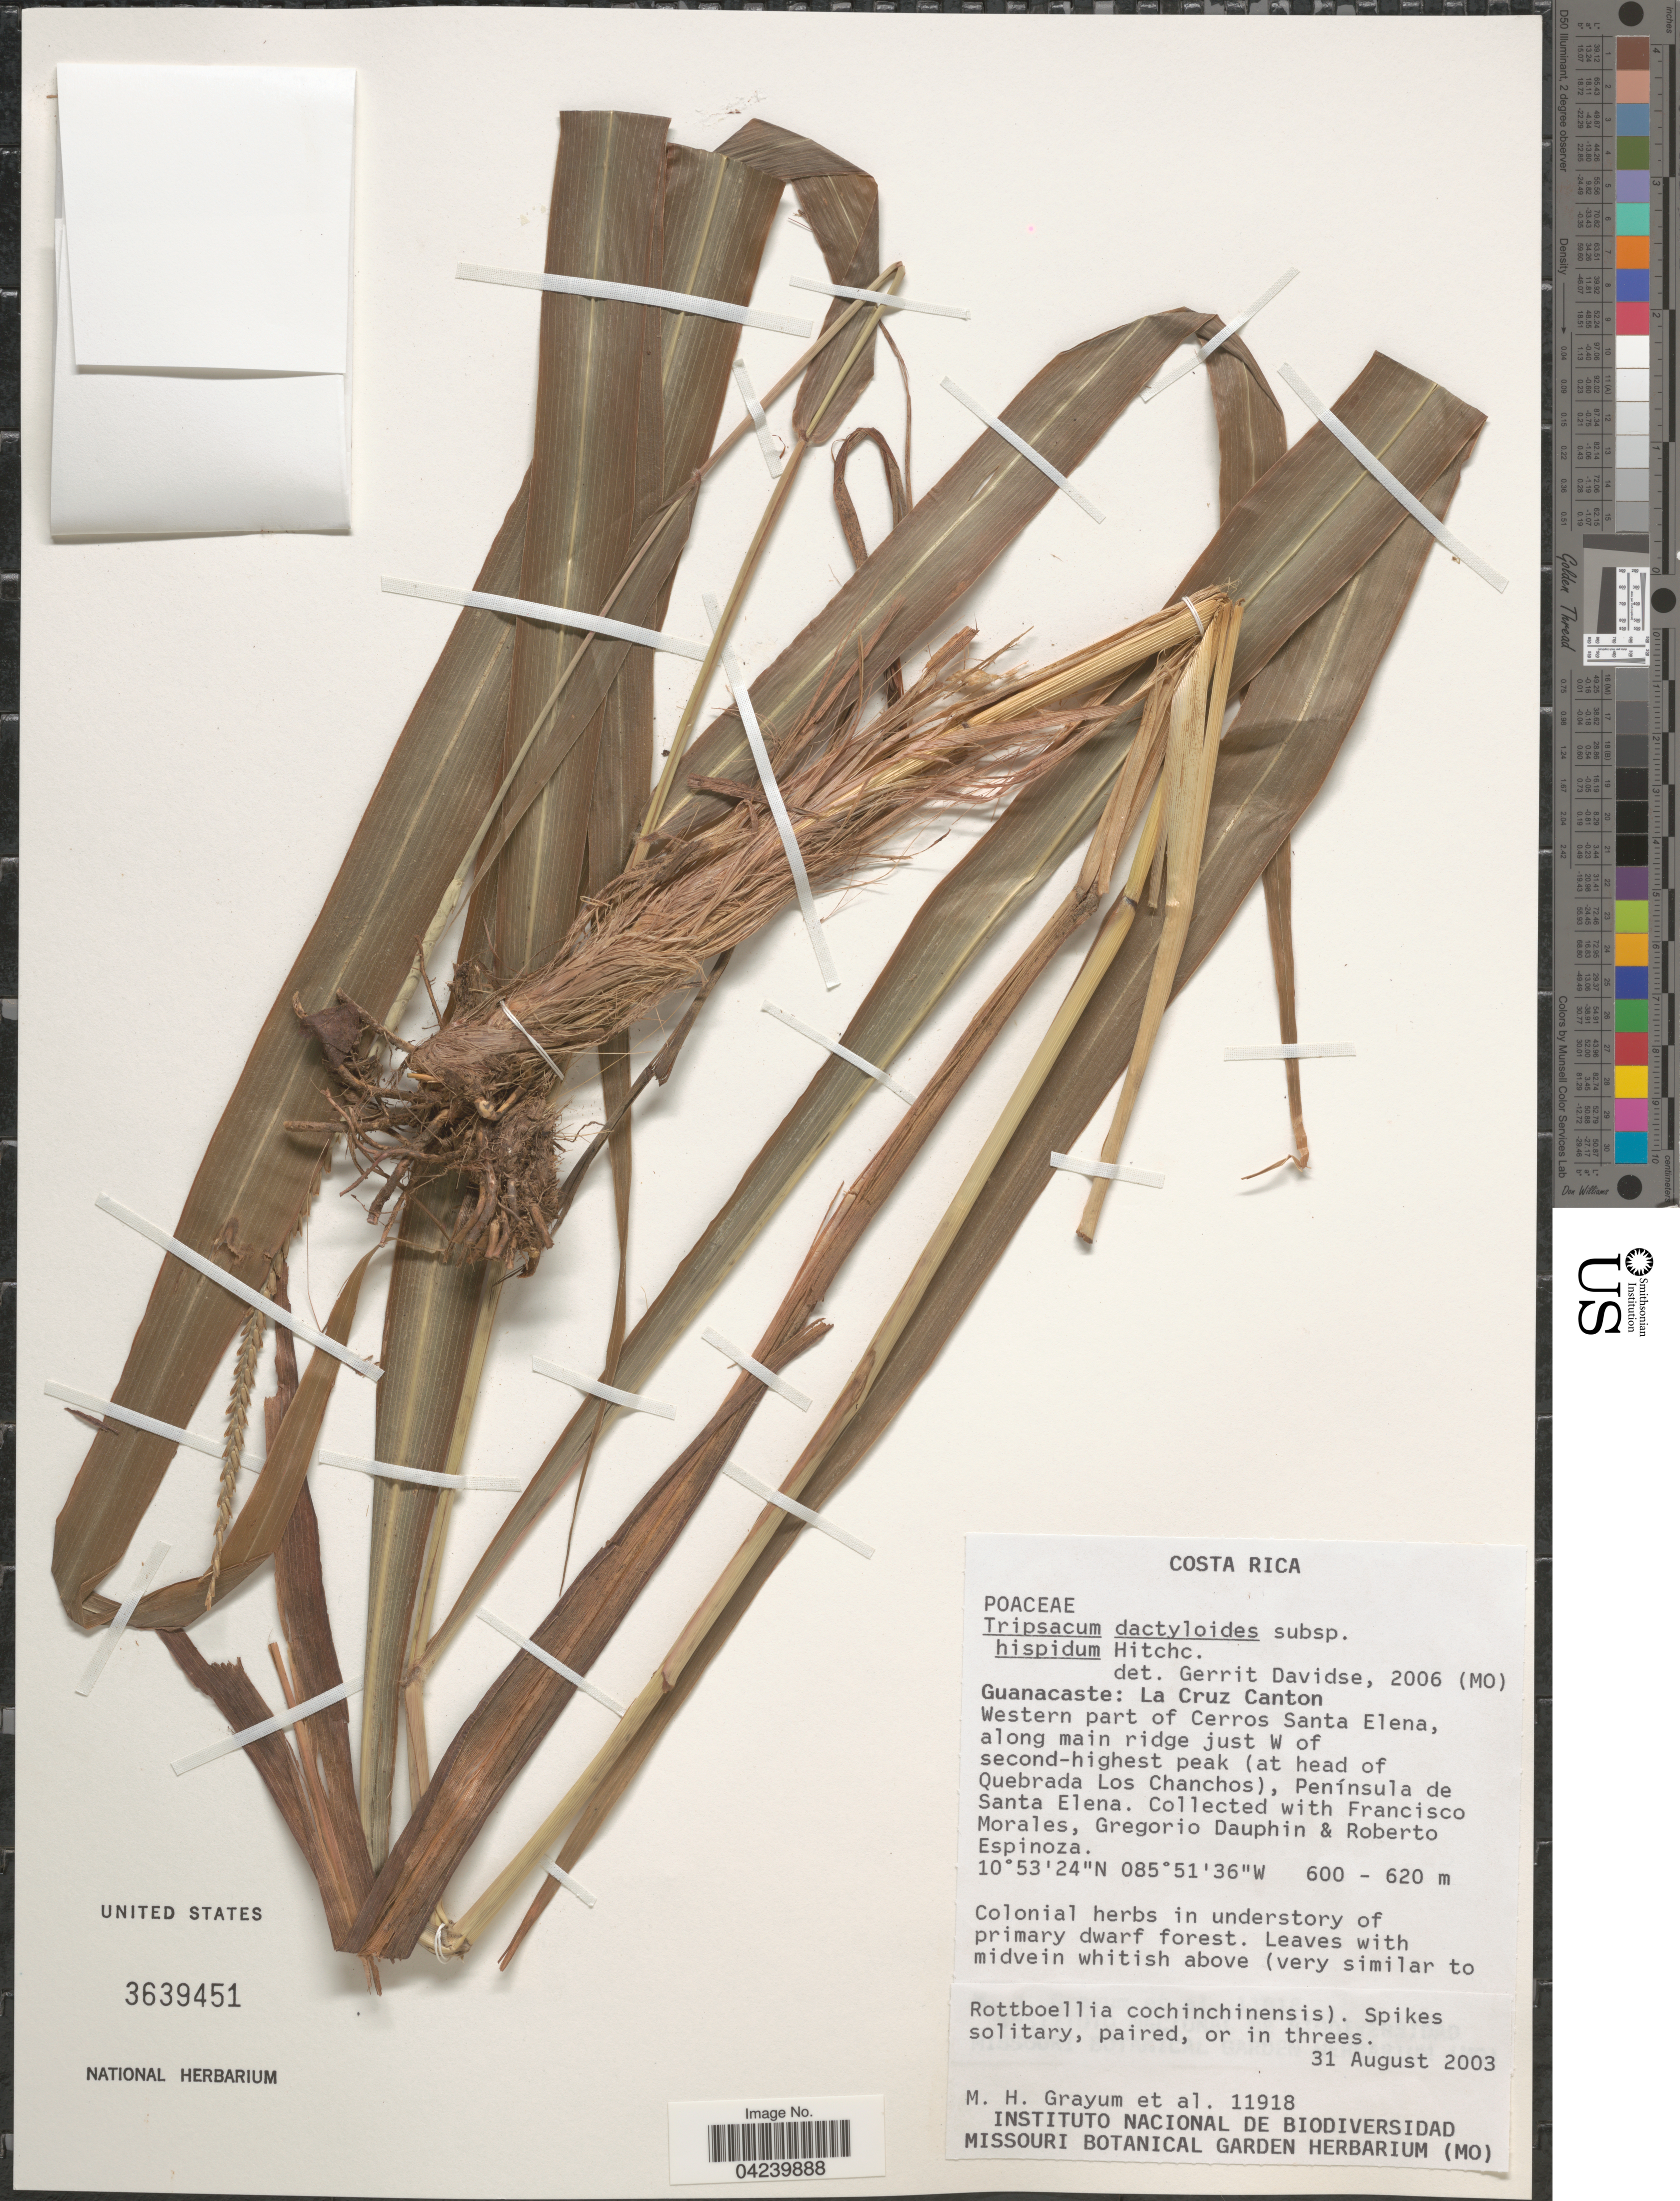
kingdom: Plantae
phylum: Tracheophyta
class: Liliopsida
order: Poales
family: Poaceae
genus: Tripsacum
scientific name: Tripsacum dactyloides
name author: (L.) L.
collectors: M. H. Grayum, F. Morales, G. Dauphin & R. Espinoza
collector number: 11918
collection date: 2003-08-31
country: Costa Rica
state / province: Guanacaste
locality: La Cruz Canton. Western part of Cerros Santa Elena, along main ridge just W of second-highest peak (at head of Quebrada Los Chanchos), Península de Santa Elena.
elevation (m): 600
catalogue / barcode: US 3639451